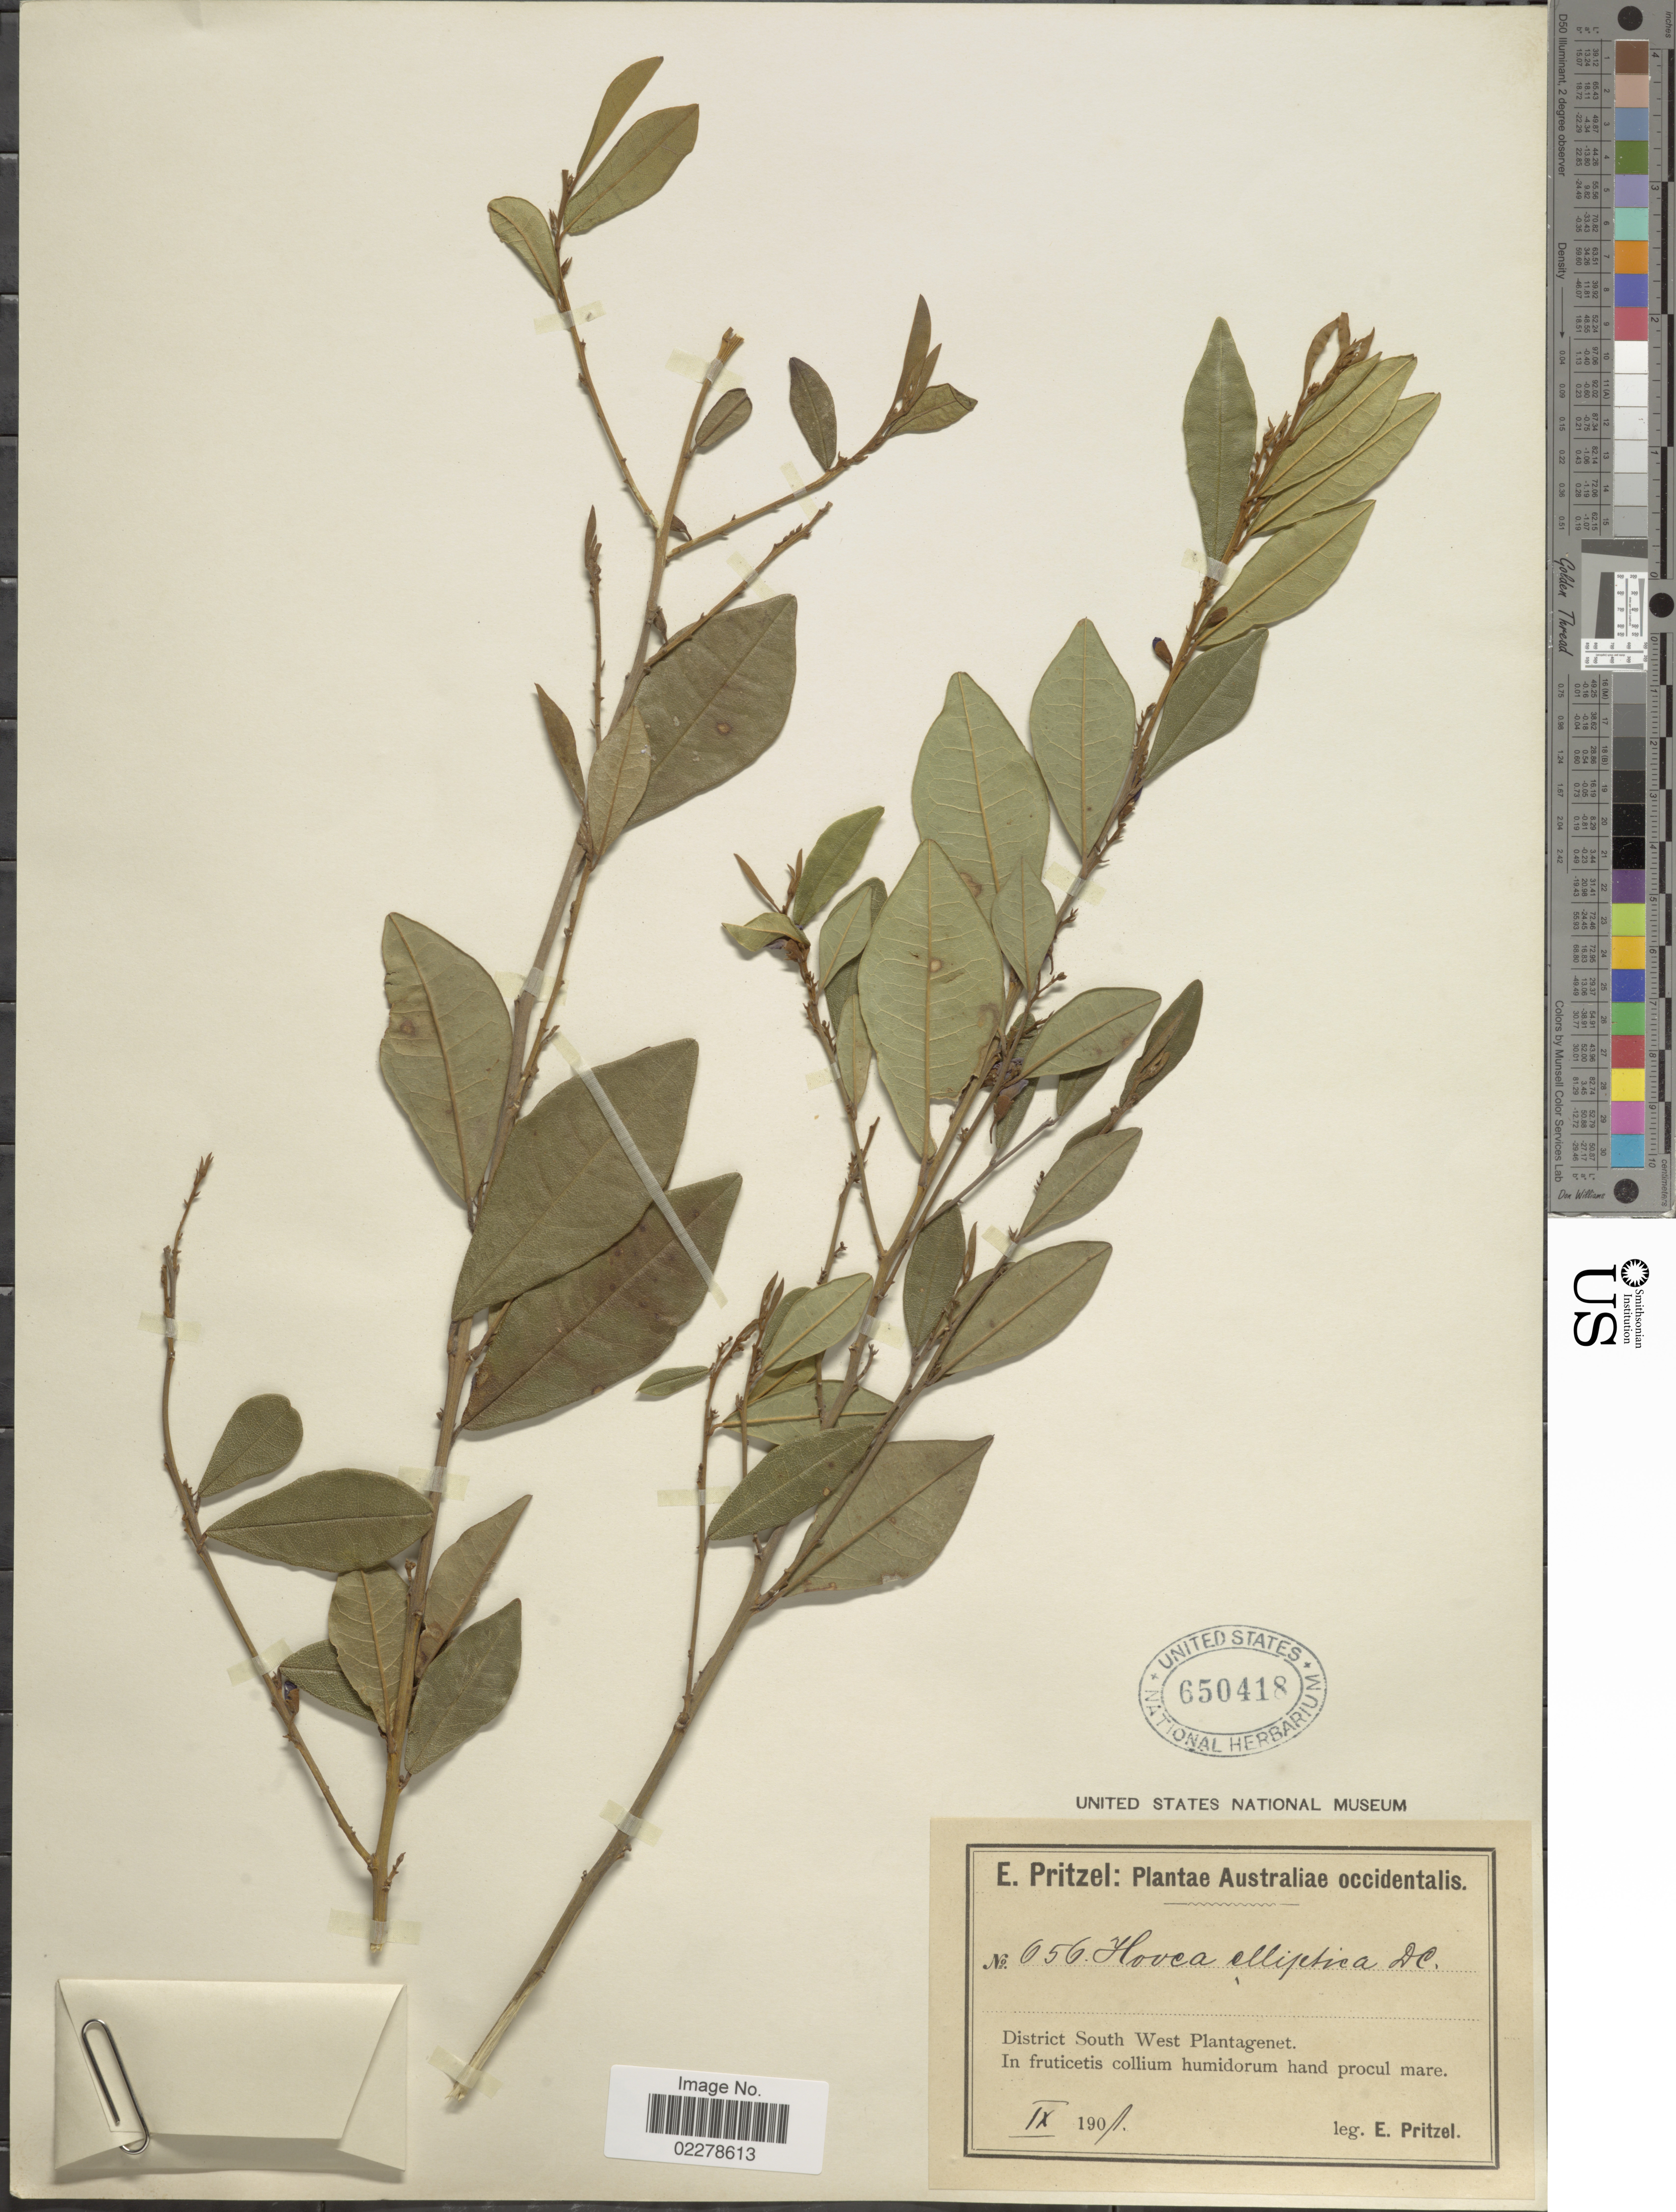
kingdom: Plantae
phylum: Tracheophyta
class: Magnoliopsida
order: Fabales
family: Fabaceae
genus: Hovea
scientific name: Hovea elliptica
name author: DC.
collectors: E. G. Pritzel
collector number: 656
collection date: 1901-09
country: Australia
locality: Australiae occidentalis. District South West Plantagenet.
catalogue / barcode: US 650418